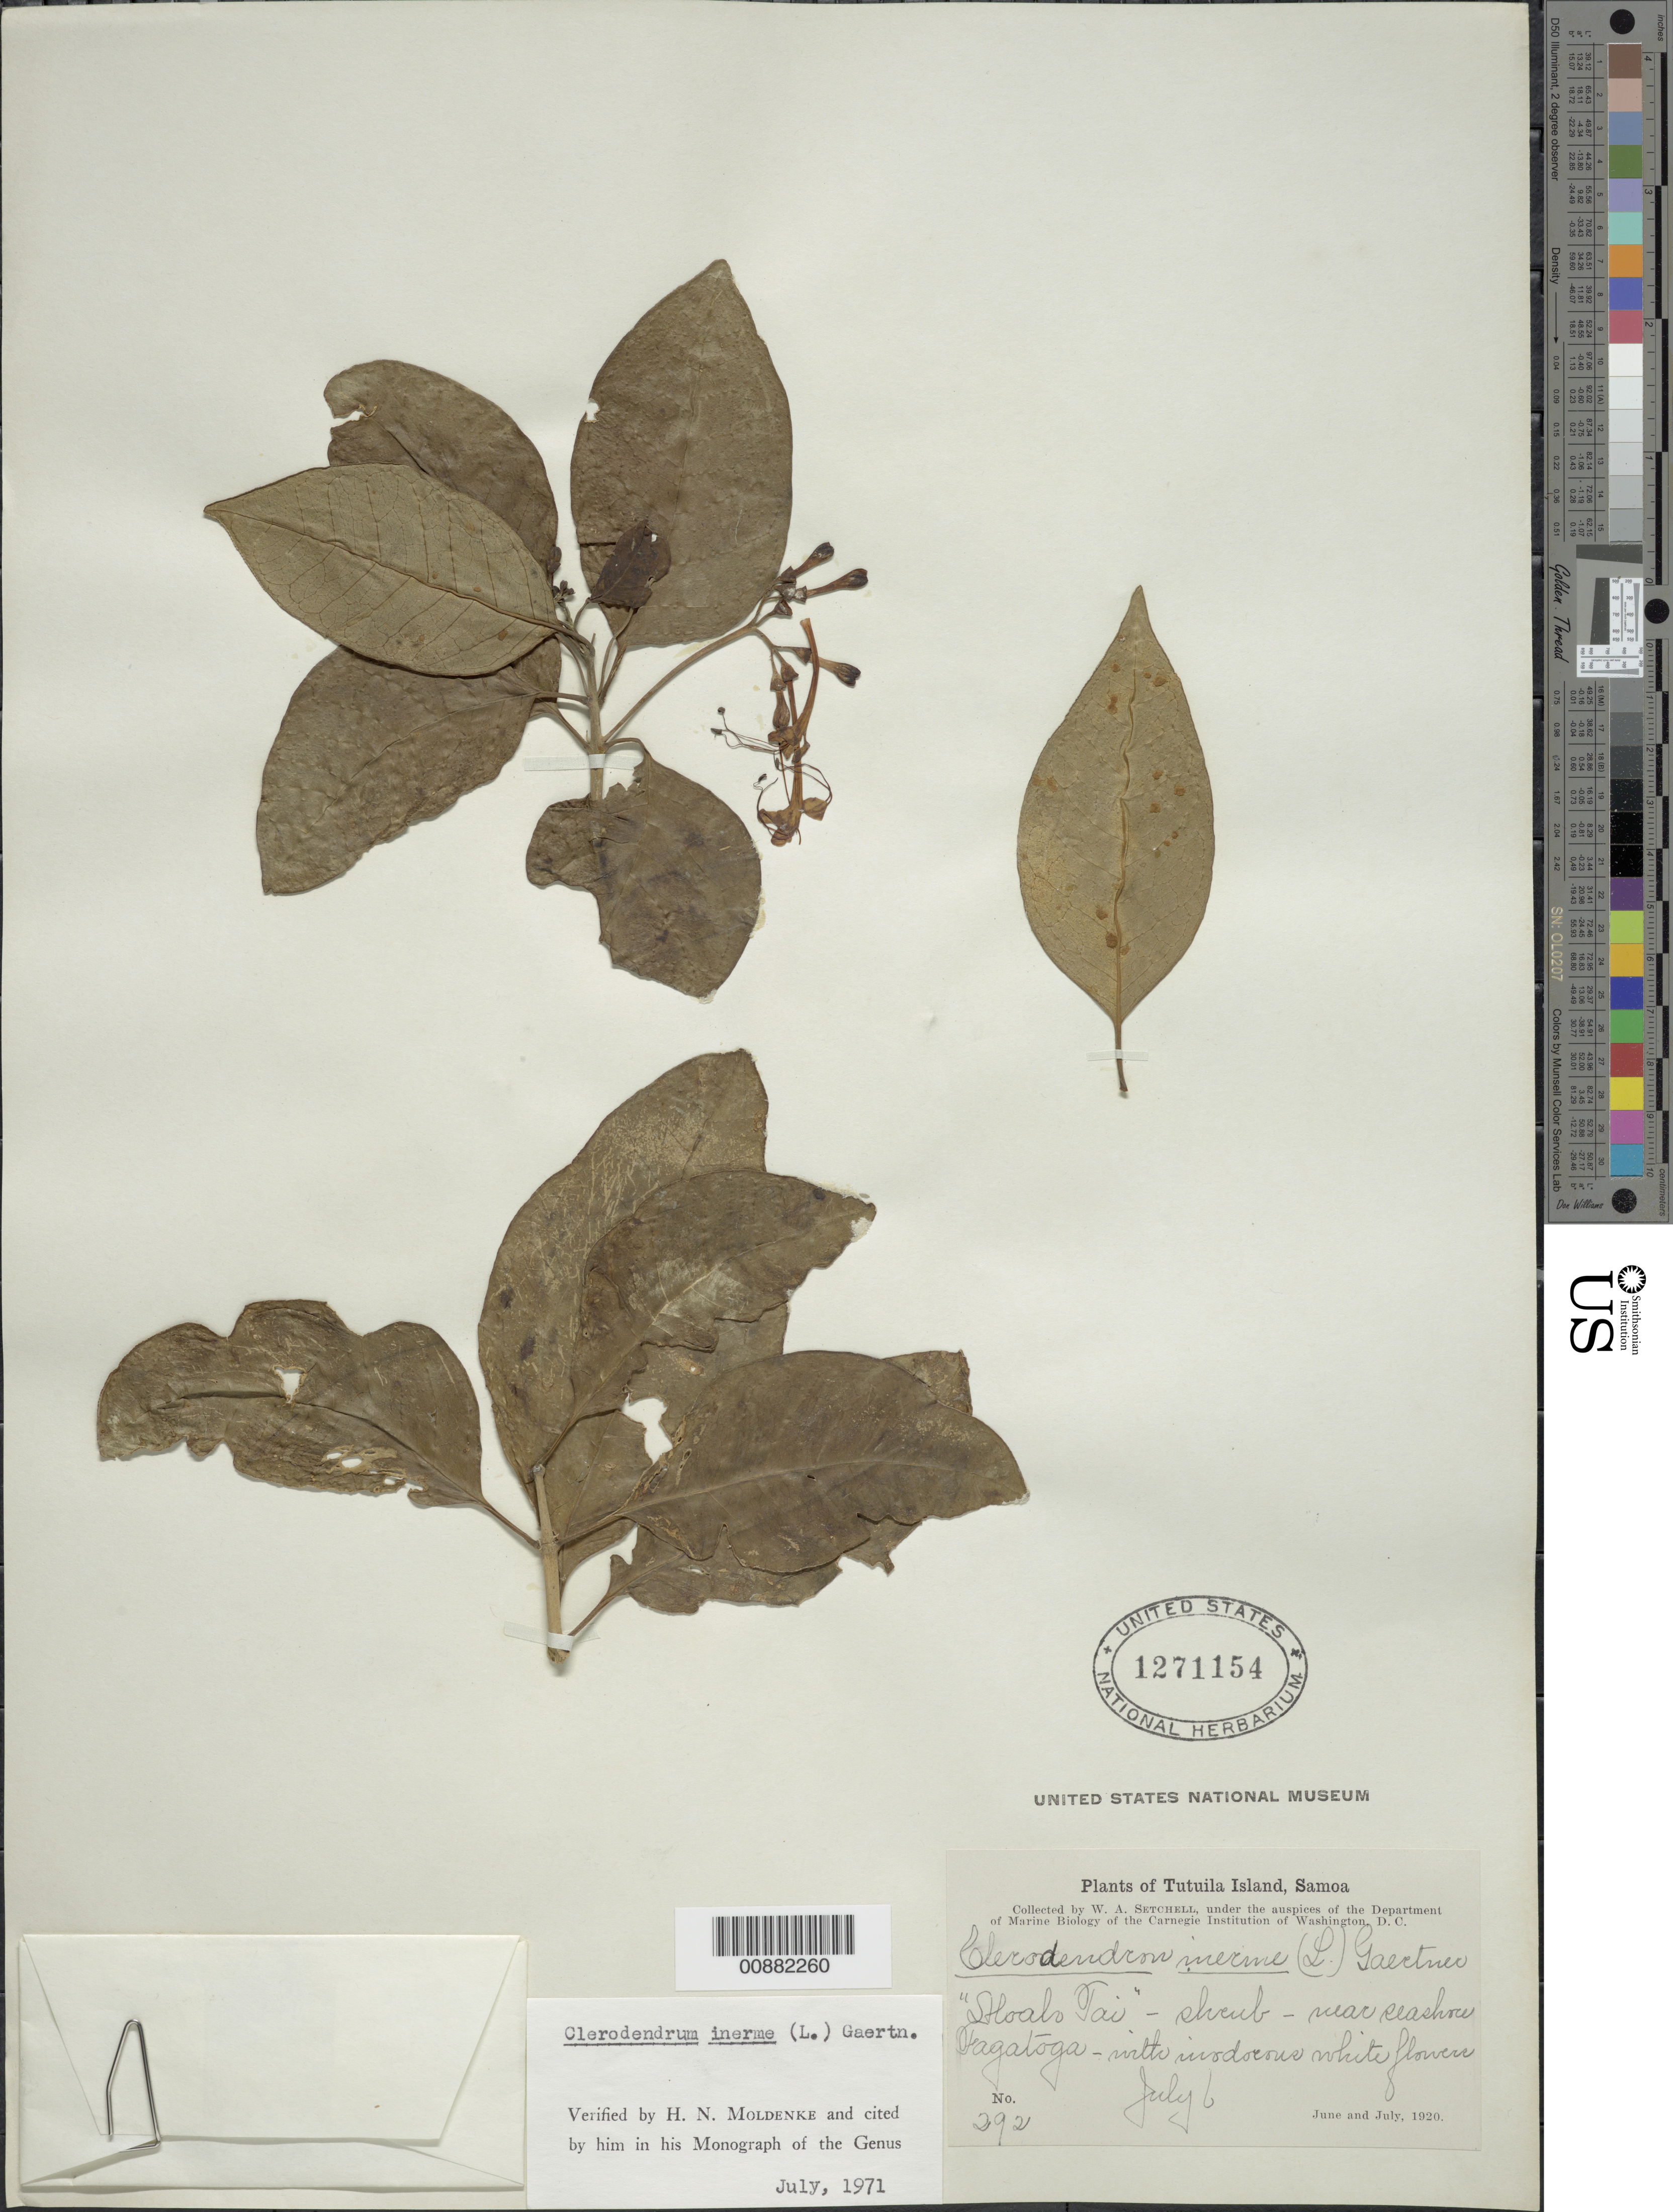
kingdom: Plantae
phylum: Tracheophyta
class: Magnoliopsida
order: Lamiales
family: Lamiaceae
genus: Clerodendrum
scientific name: Clerodendrum inerme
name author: (L.) Gaertn.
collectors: W. Setchell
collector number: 292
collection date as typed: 06 Jul 1920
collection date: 1920-07-06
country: American Samoa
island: Tutua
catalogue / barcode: US 1271154